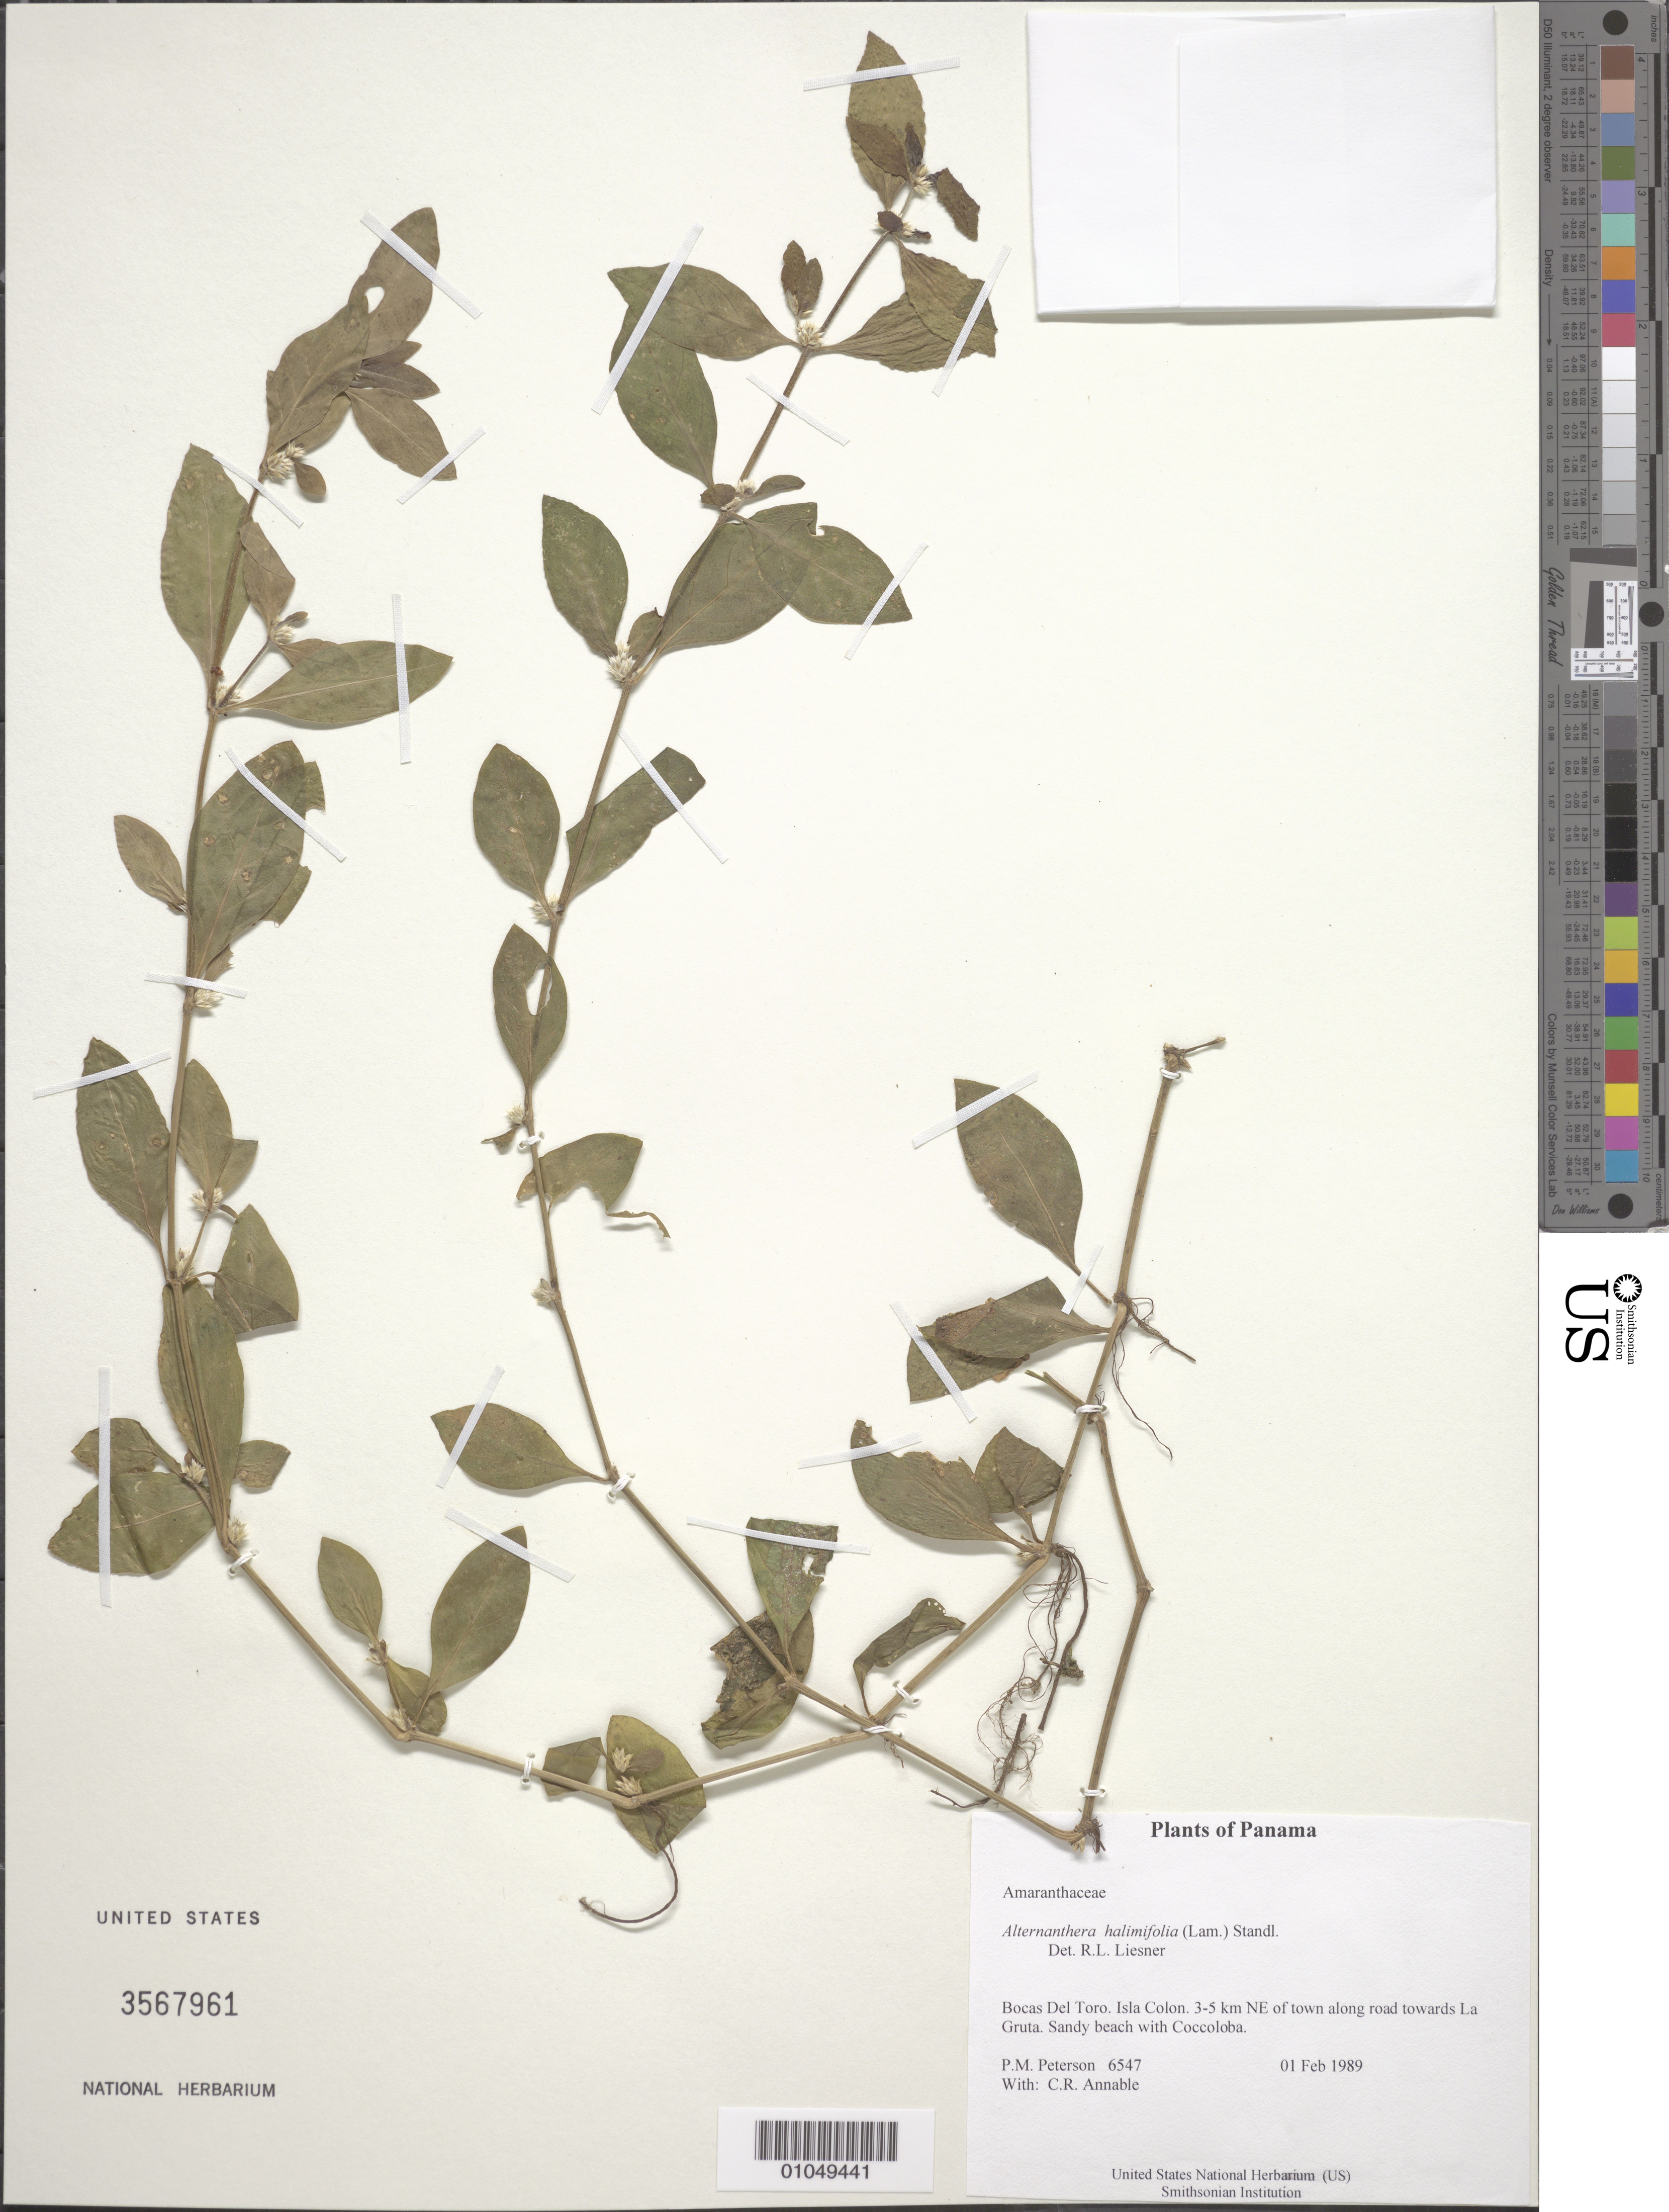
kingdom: Plantae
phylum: Tracheophyta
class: Magnoliopsida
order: Caryophyllales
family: Amaranthaceae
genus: Alternanthera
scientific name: Alternanthera halimifolia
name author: (Lam.) Standl. ex Pittier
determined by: Liesner, R. L.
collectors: P. M. Peterson & C. R. Annable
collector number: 06547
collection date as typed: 01 Feb 1989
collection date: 1989-02-01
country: Panama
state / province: Bocas del Toro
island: Colón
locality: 3-5 km NE of town along road towards La Gruta.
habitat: Sandy beach with Coccoloba.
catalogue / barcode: US 3567961